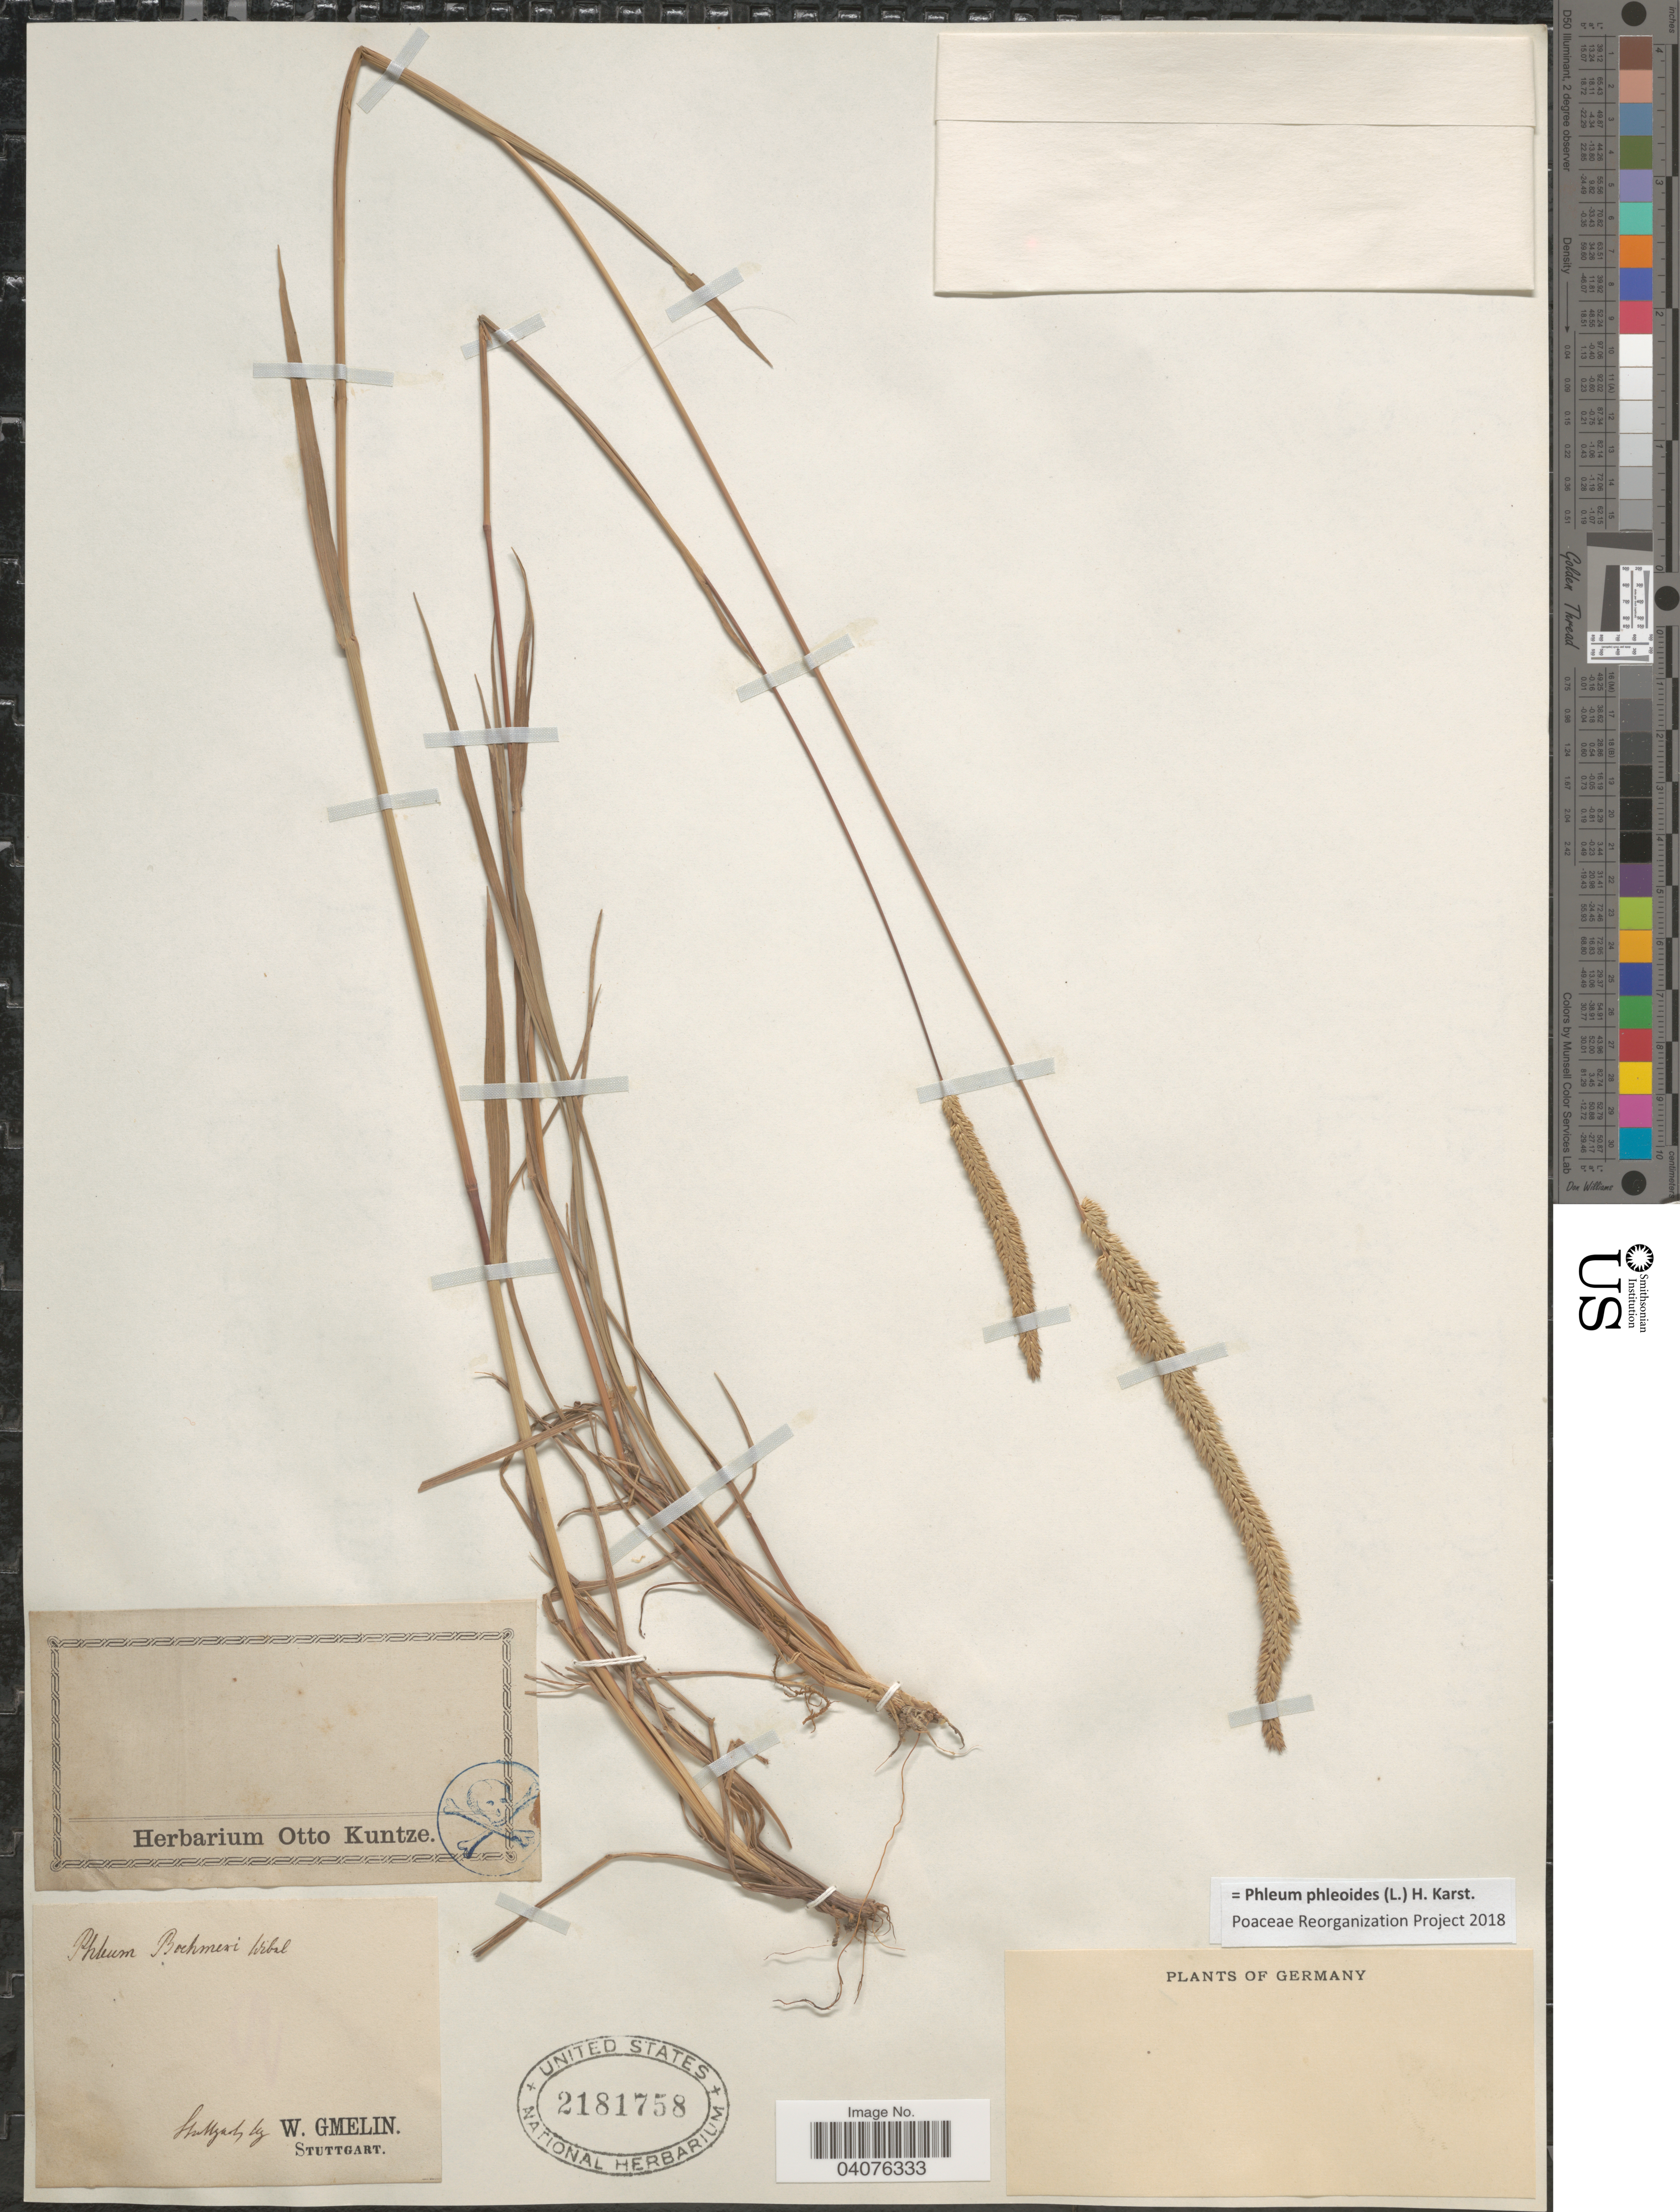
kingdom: Plantae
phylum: Tracheophyta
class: Liliopsida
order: Poales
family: Poaceae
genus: Phleum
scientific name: Phleum phleoides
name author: (L.) H. Karst.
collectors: W. Gmelin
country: Germany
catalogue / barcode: US 2181758